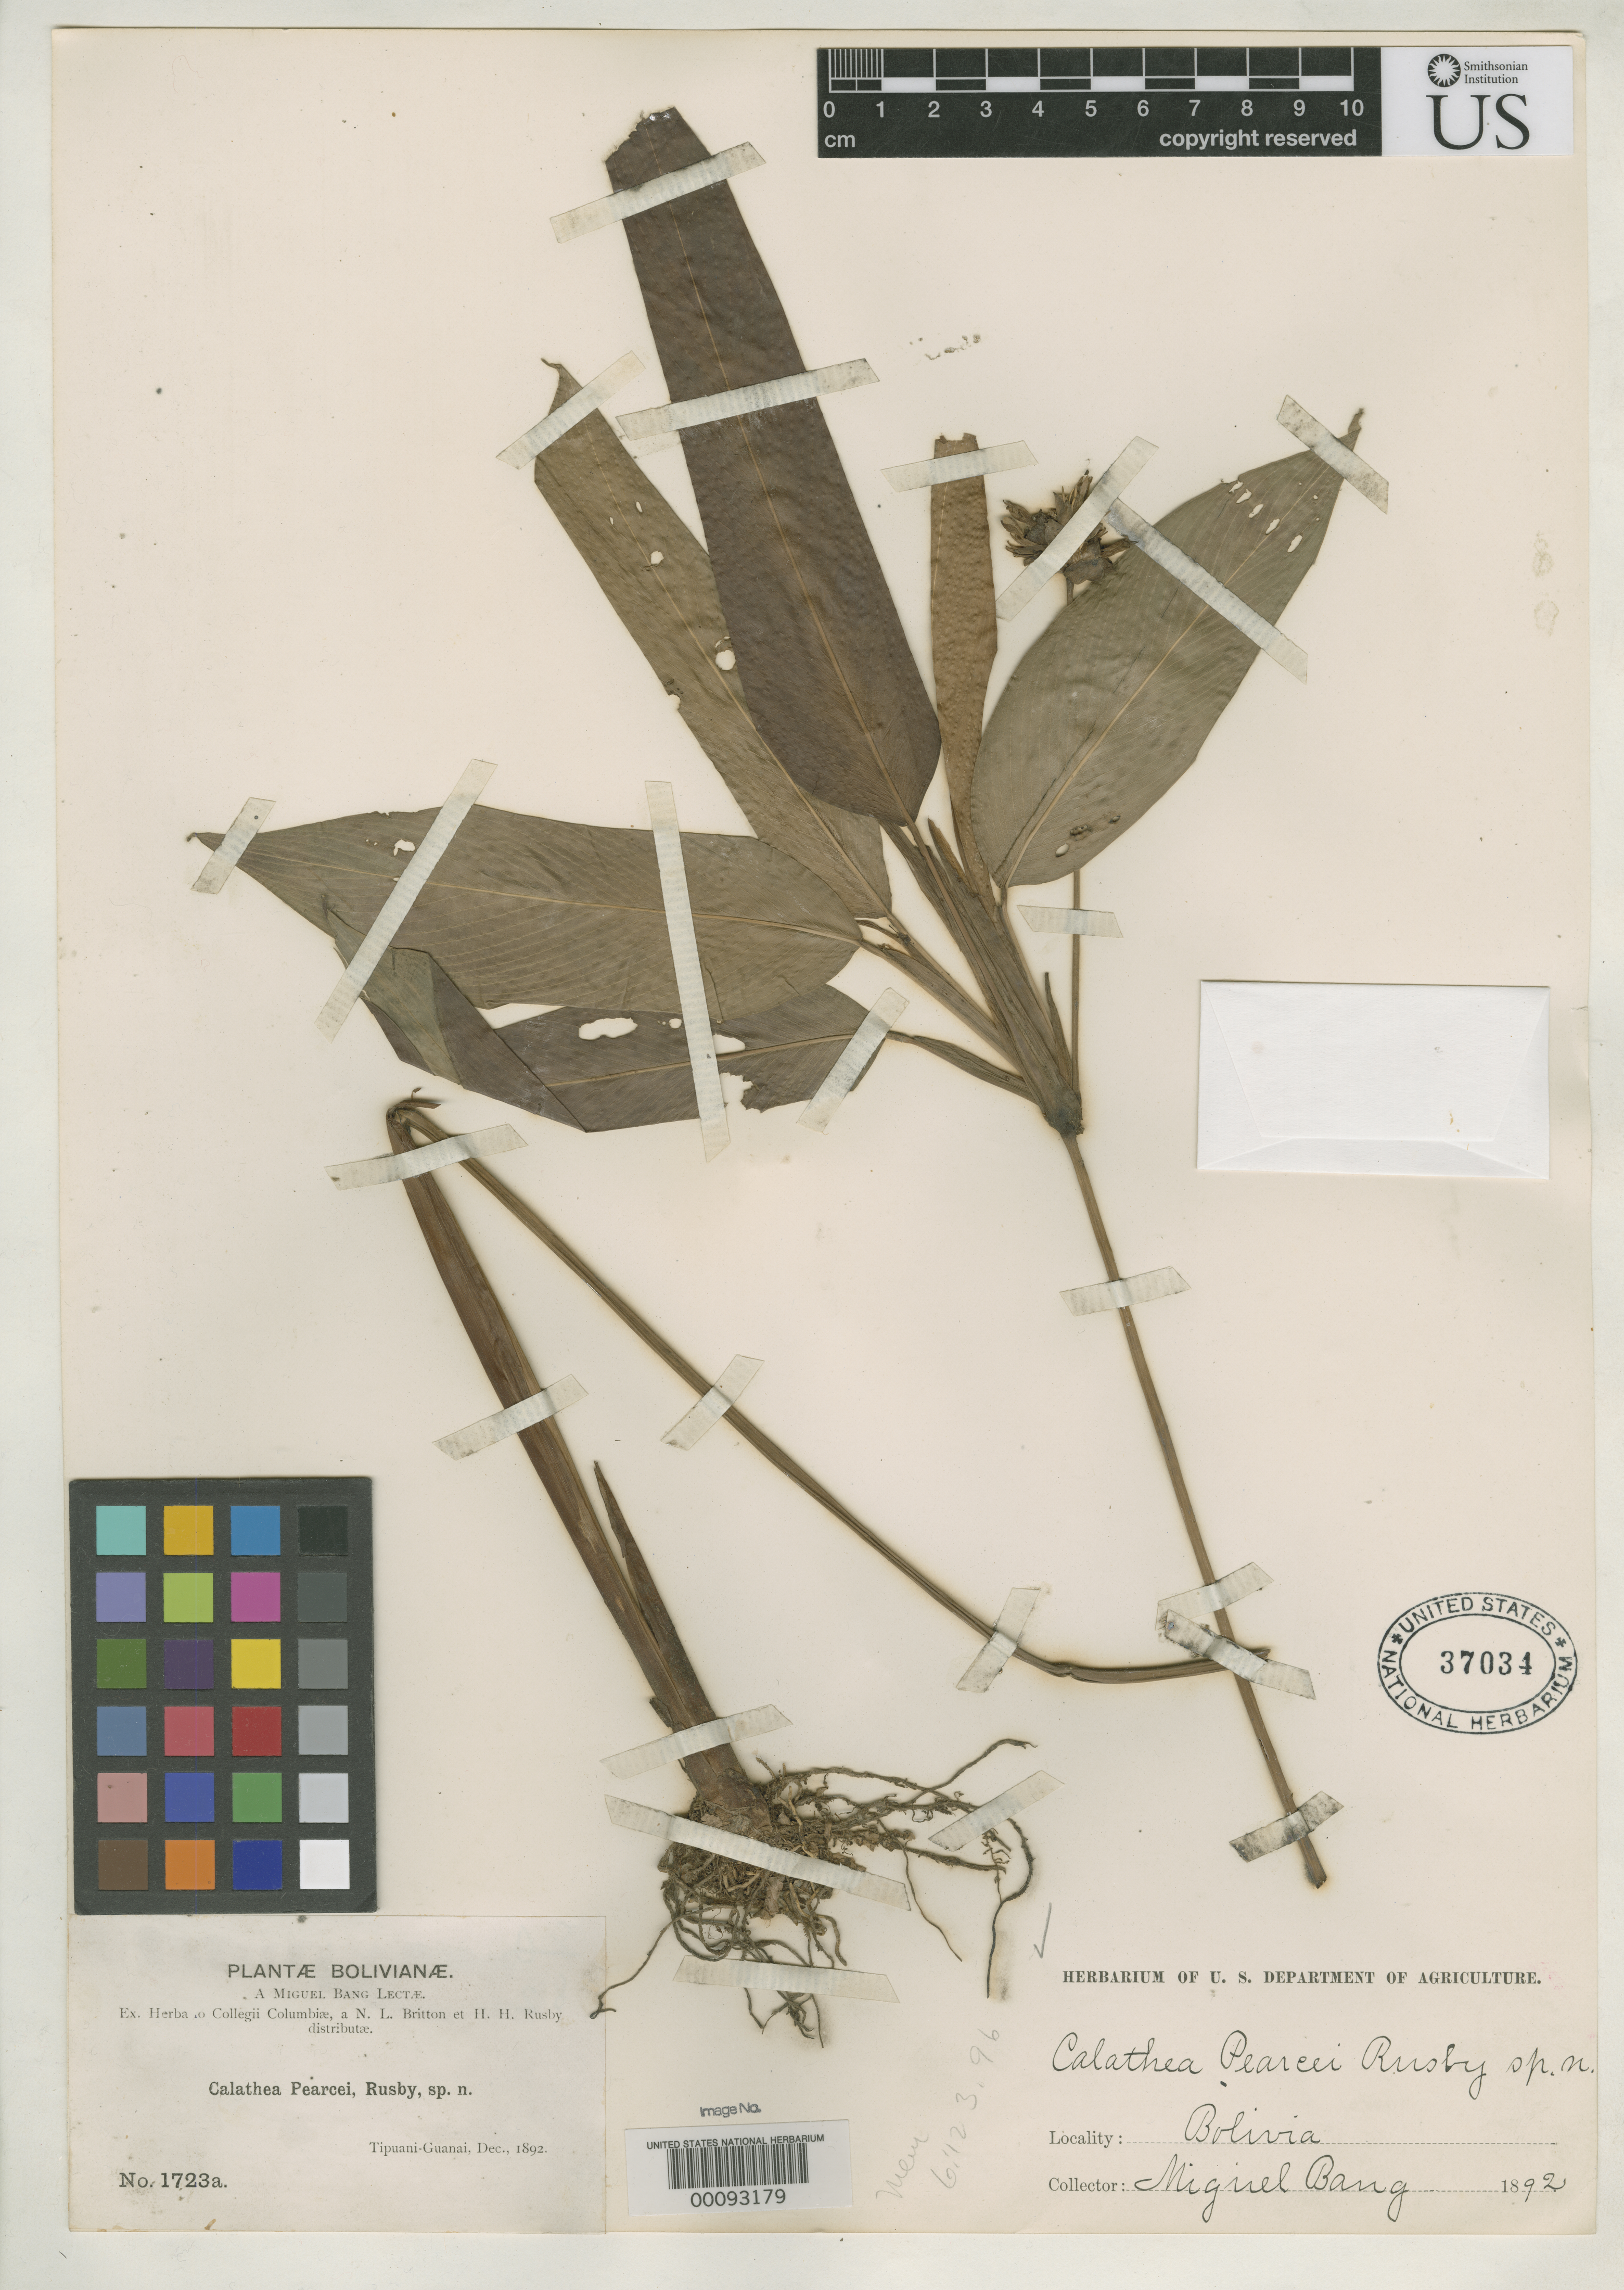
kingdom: Plantae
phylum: Tracheophyta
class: Liliopsida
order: Zingiberales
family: Marantaceae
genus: Calathea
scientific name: Calathea pearcei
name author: Rusby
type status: Isosyntype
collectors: M. Bang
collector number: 1723 a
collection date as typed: Dec 1892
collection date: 1892-12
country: Bolivia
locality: Tipuani - Guanai.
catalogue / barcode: US 37034